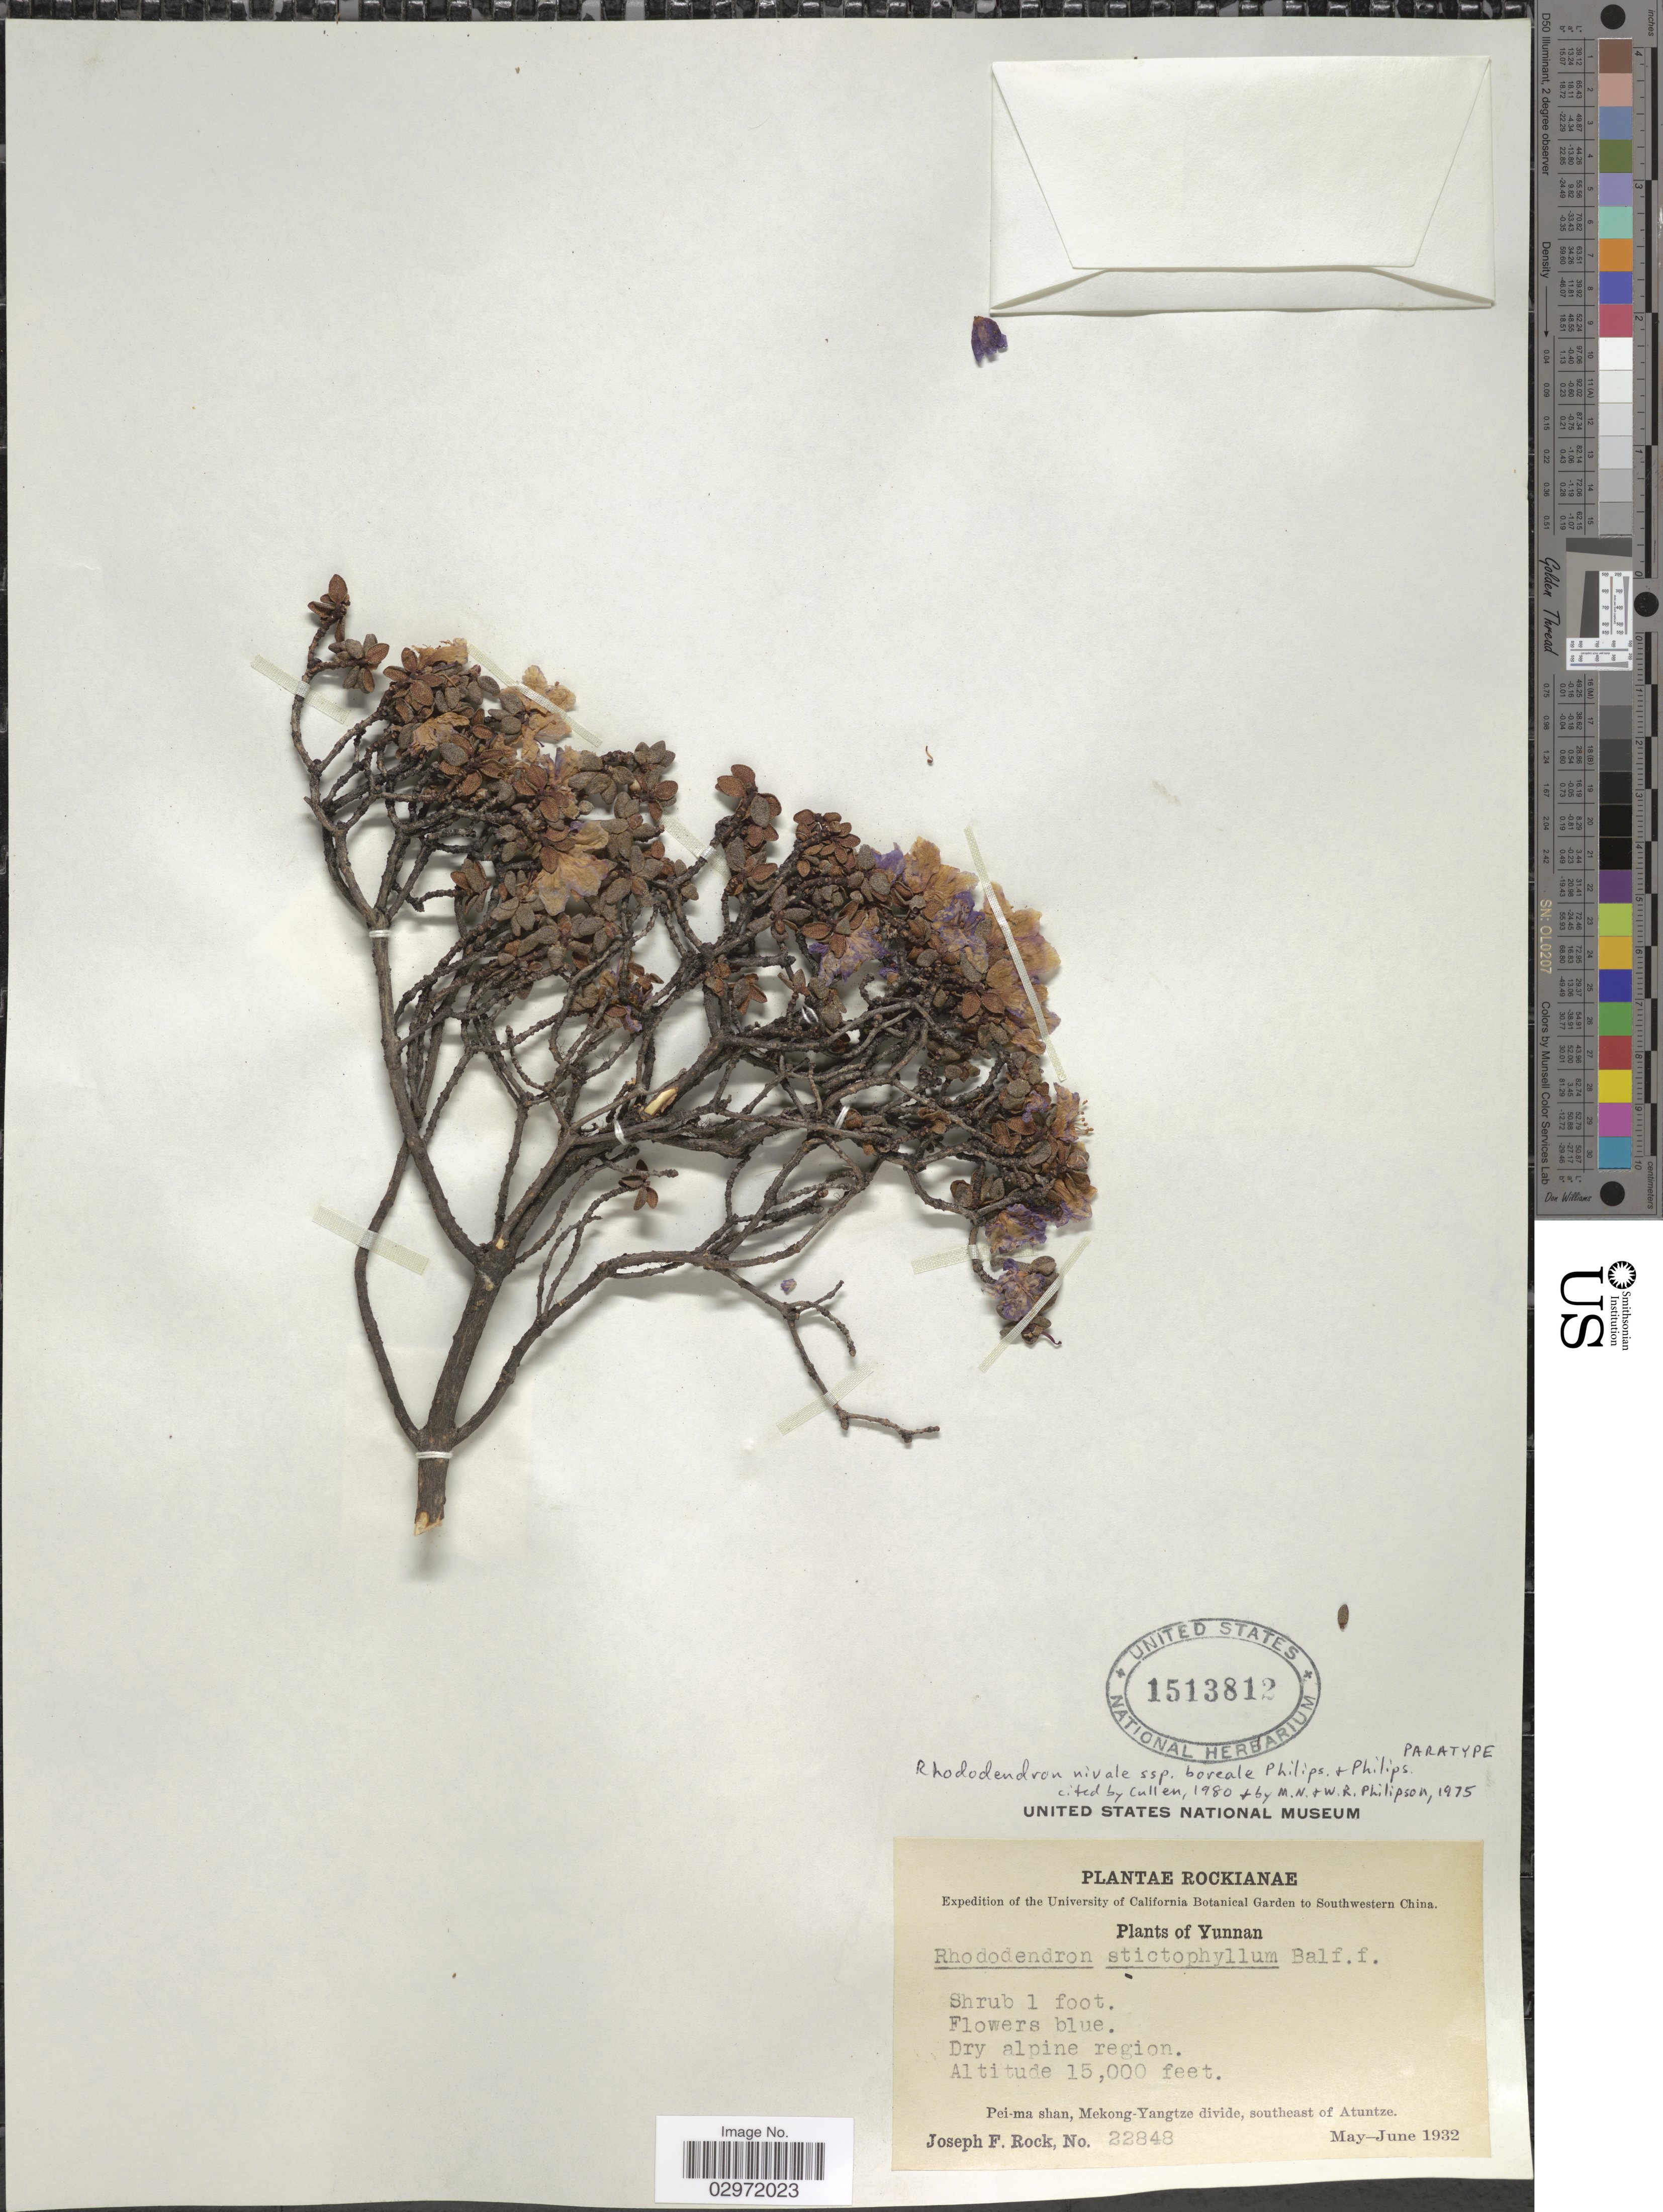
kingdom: Plantae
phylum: Tracheophyta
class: Magnoliopsida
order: Ericales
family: Ericaceae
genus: Rhododendron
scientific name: Rhododendron nivale subsp. boreale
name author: Philipson & M. N. Philipson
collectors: J. F. Rock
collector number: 22848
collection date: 1932-05/1932-06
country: China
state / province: Yunnan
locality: Southwestern China, Pei-ma shan, Mekong-Yangtze divide, southeast of Atuntze.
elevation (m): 4572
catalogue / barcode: US 1513812